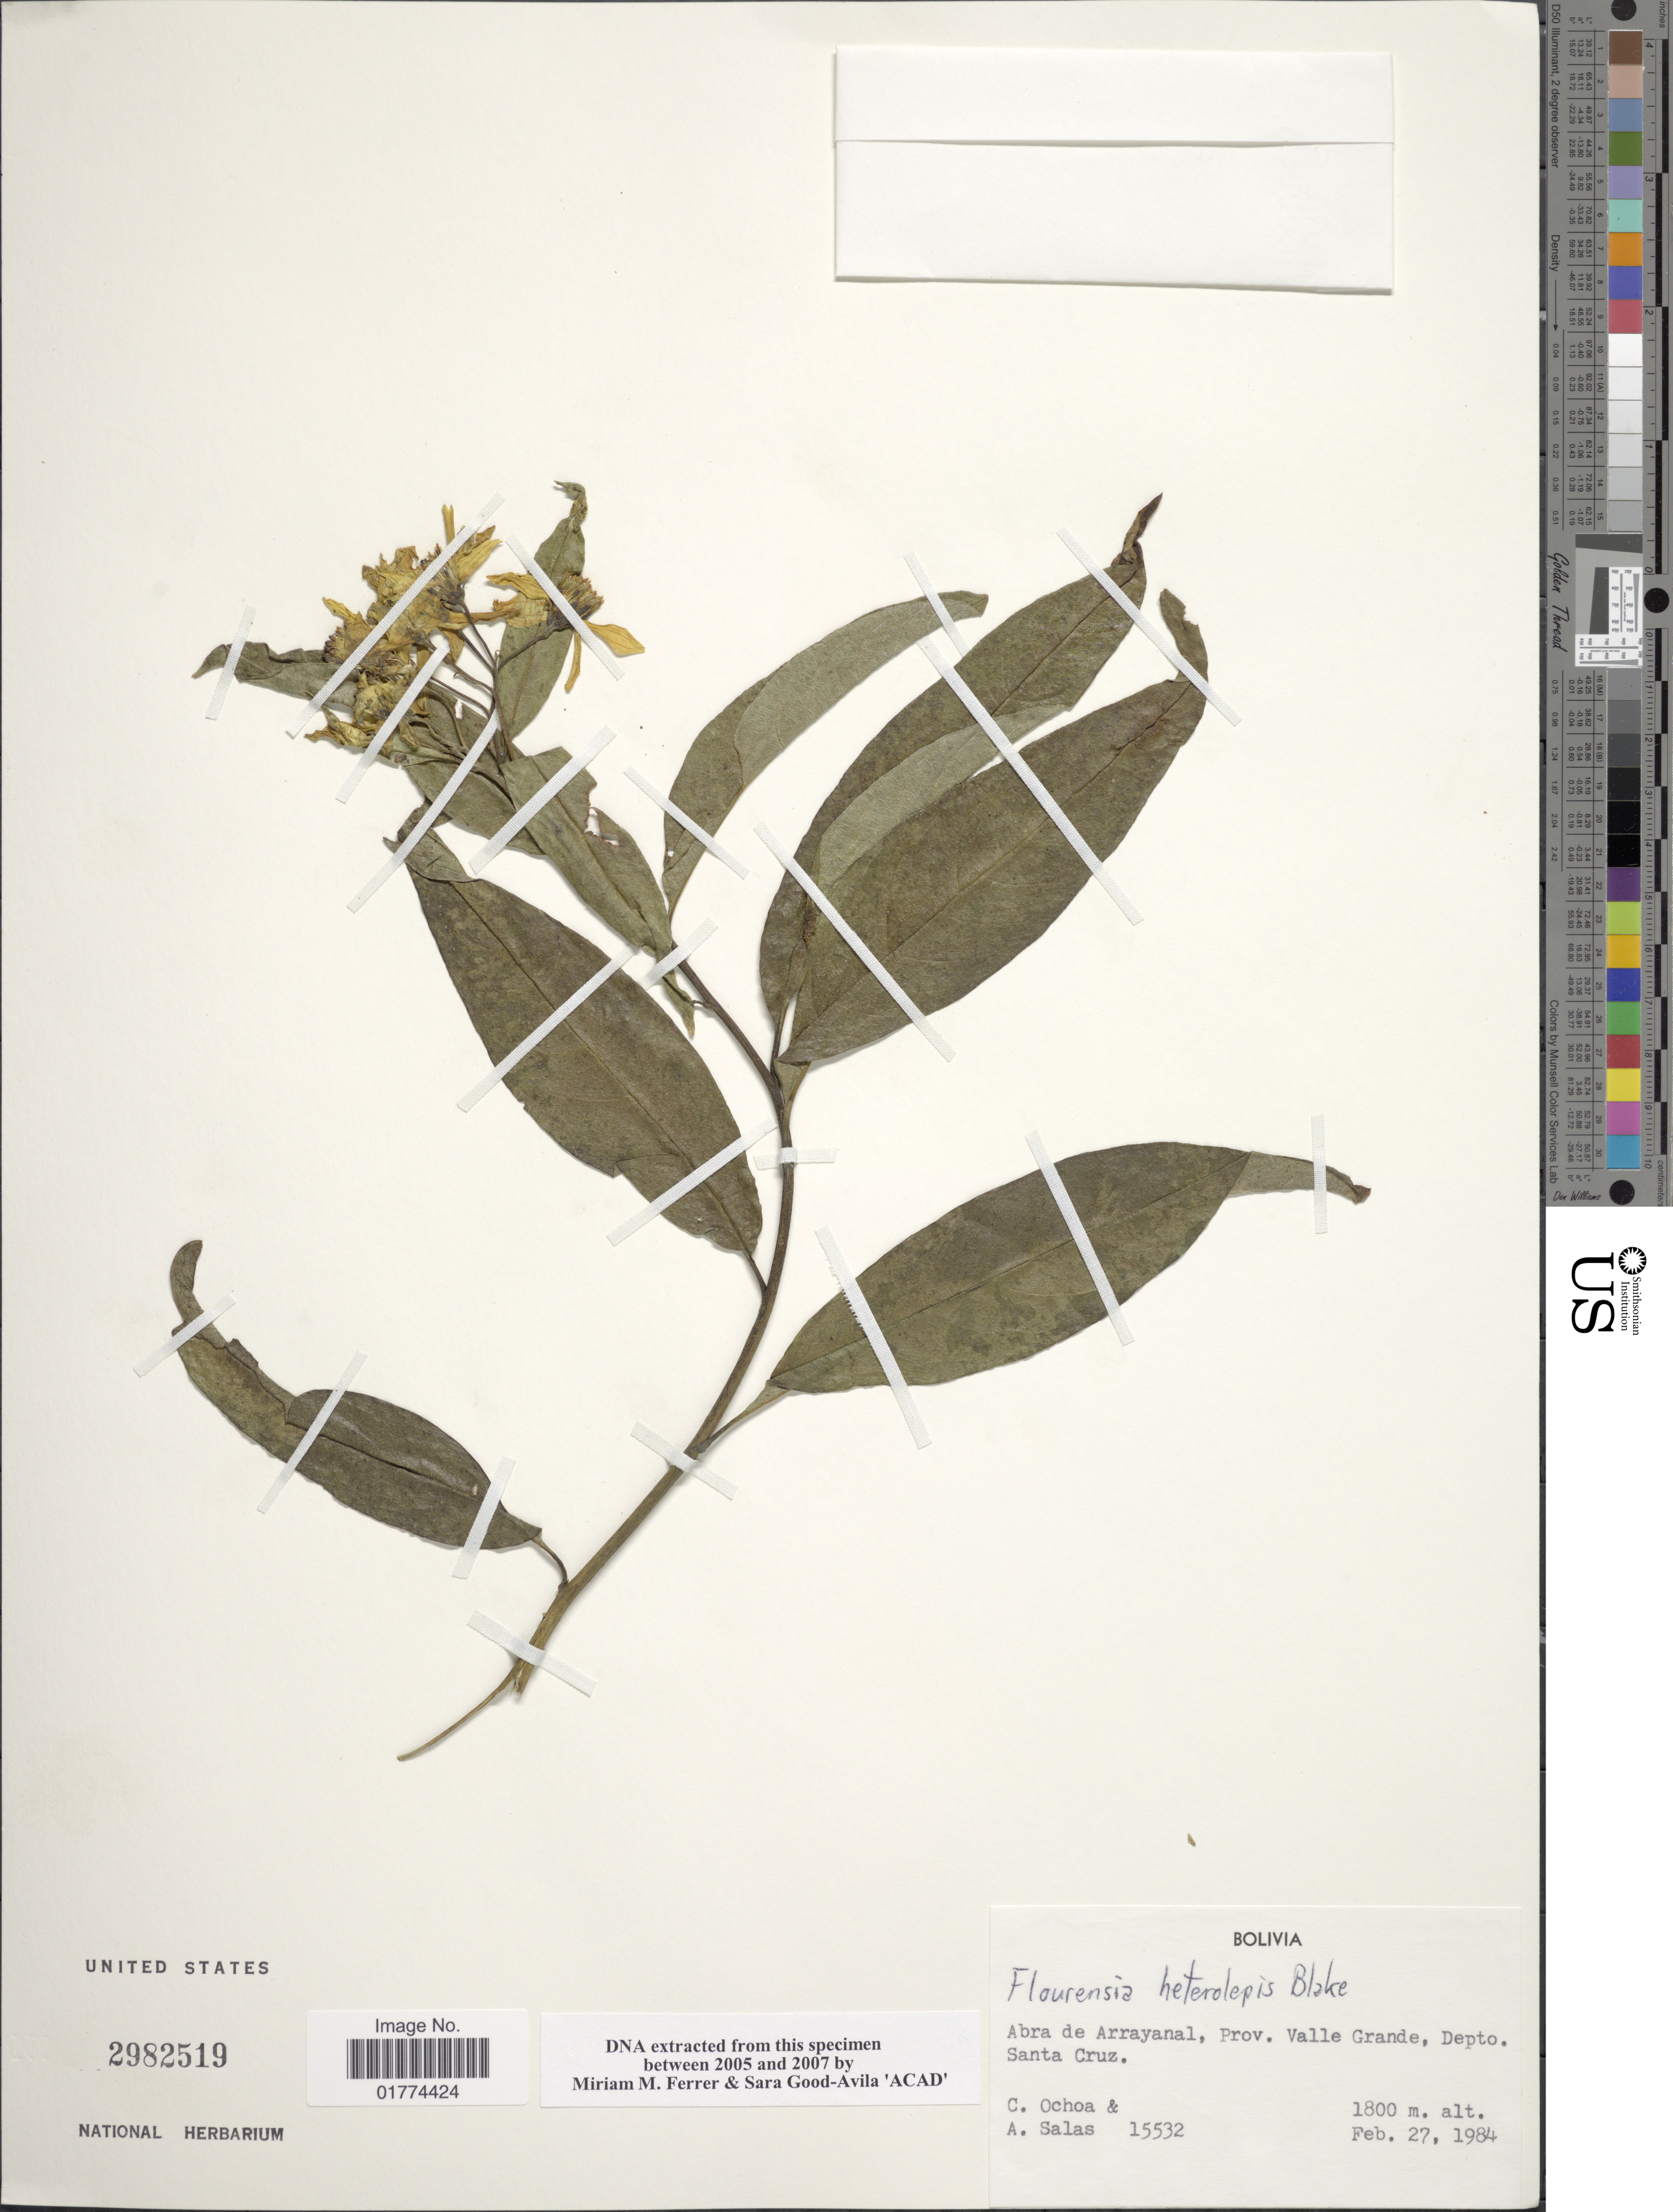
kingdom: Plantae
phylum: Tracheophyta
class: Magnoliopsida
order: Asterales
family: Asteraceae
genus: Flourensia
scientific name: Flourensia heterolepis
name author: S.F. Blake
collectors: C. Ochoa & A. Salas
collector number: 15532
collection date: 1984-02-27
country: Bolivia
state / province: Santa Cruz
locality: Abra de Arrayanal, Prov. Valle Grande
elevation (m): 1800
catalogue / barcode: US 2982519